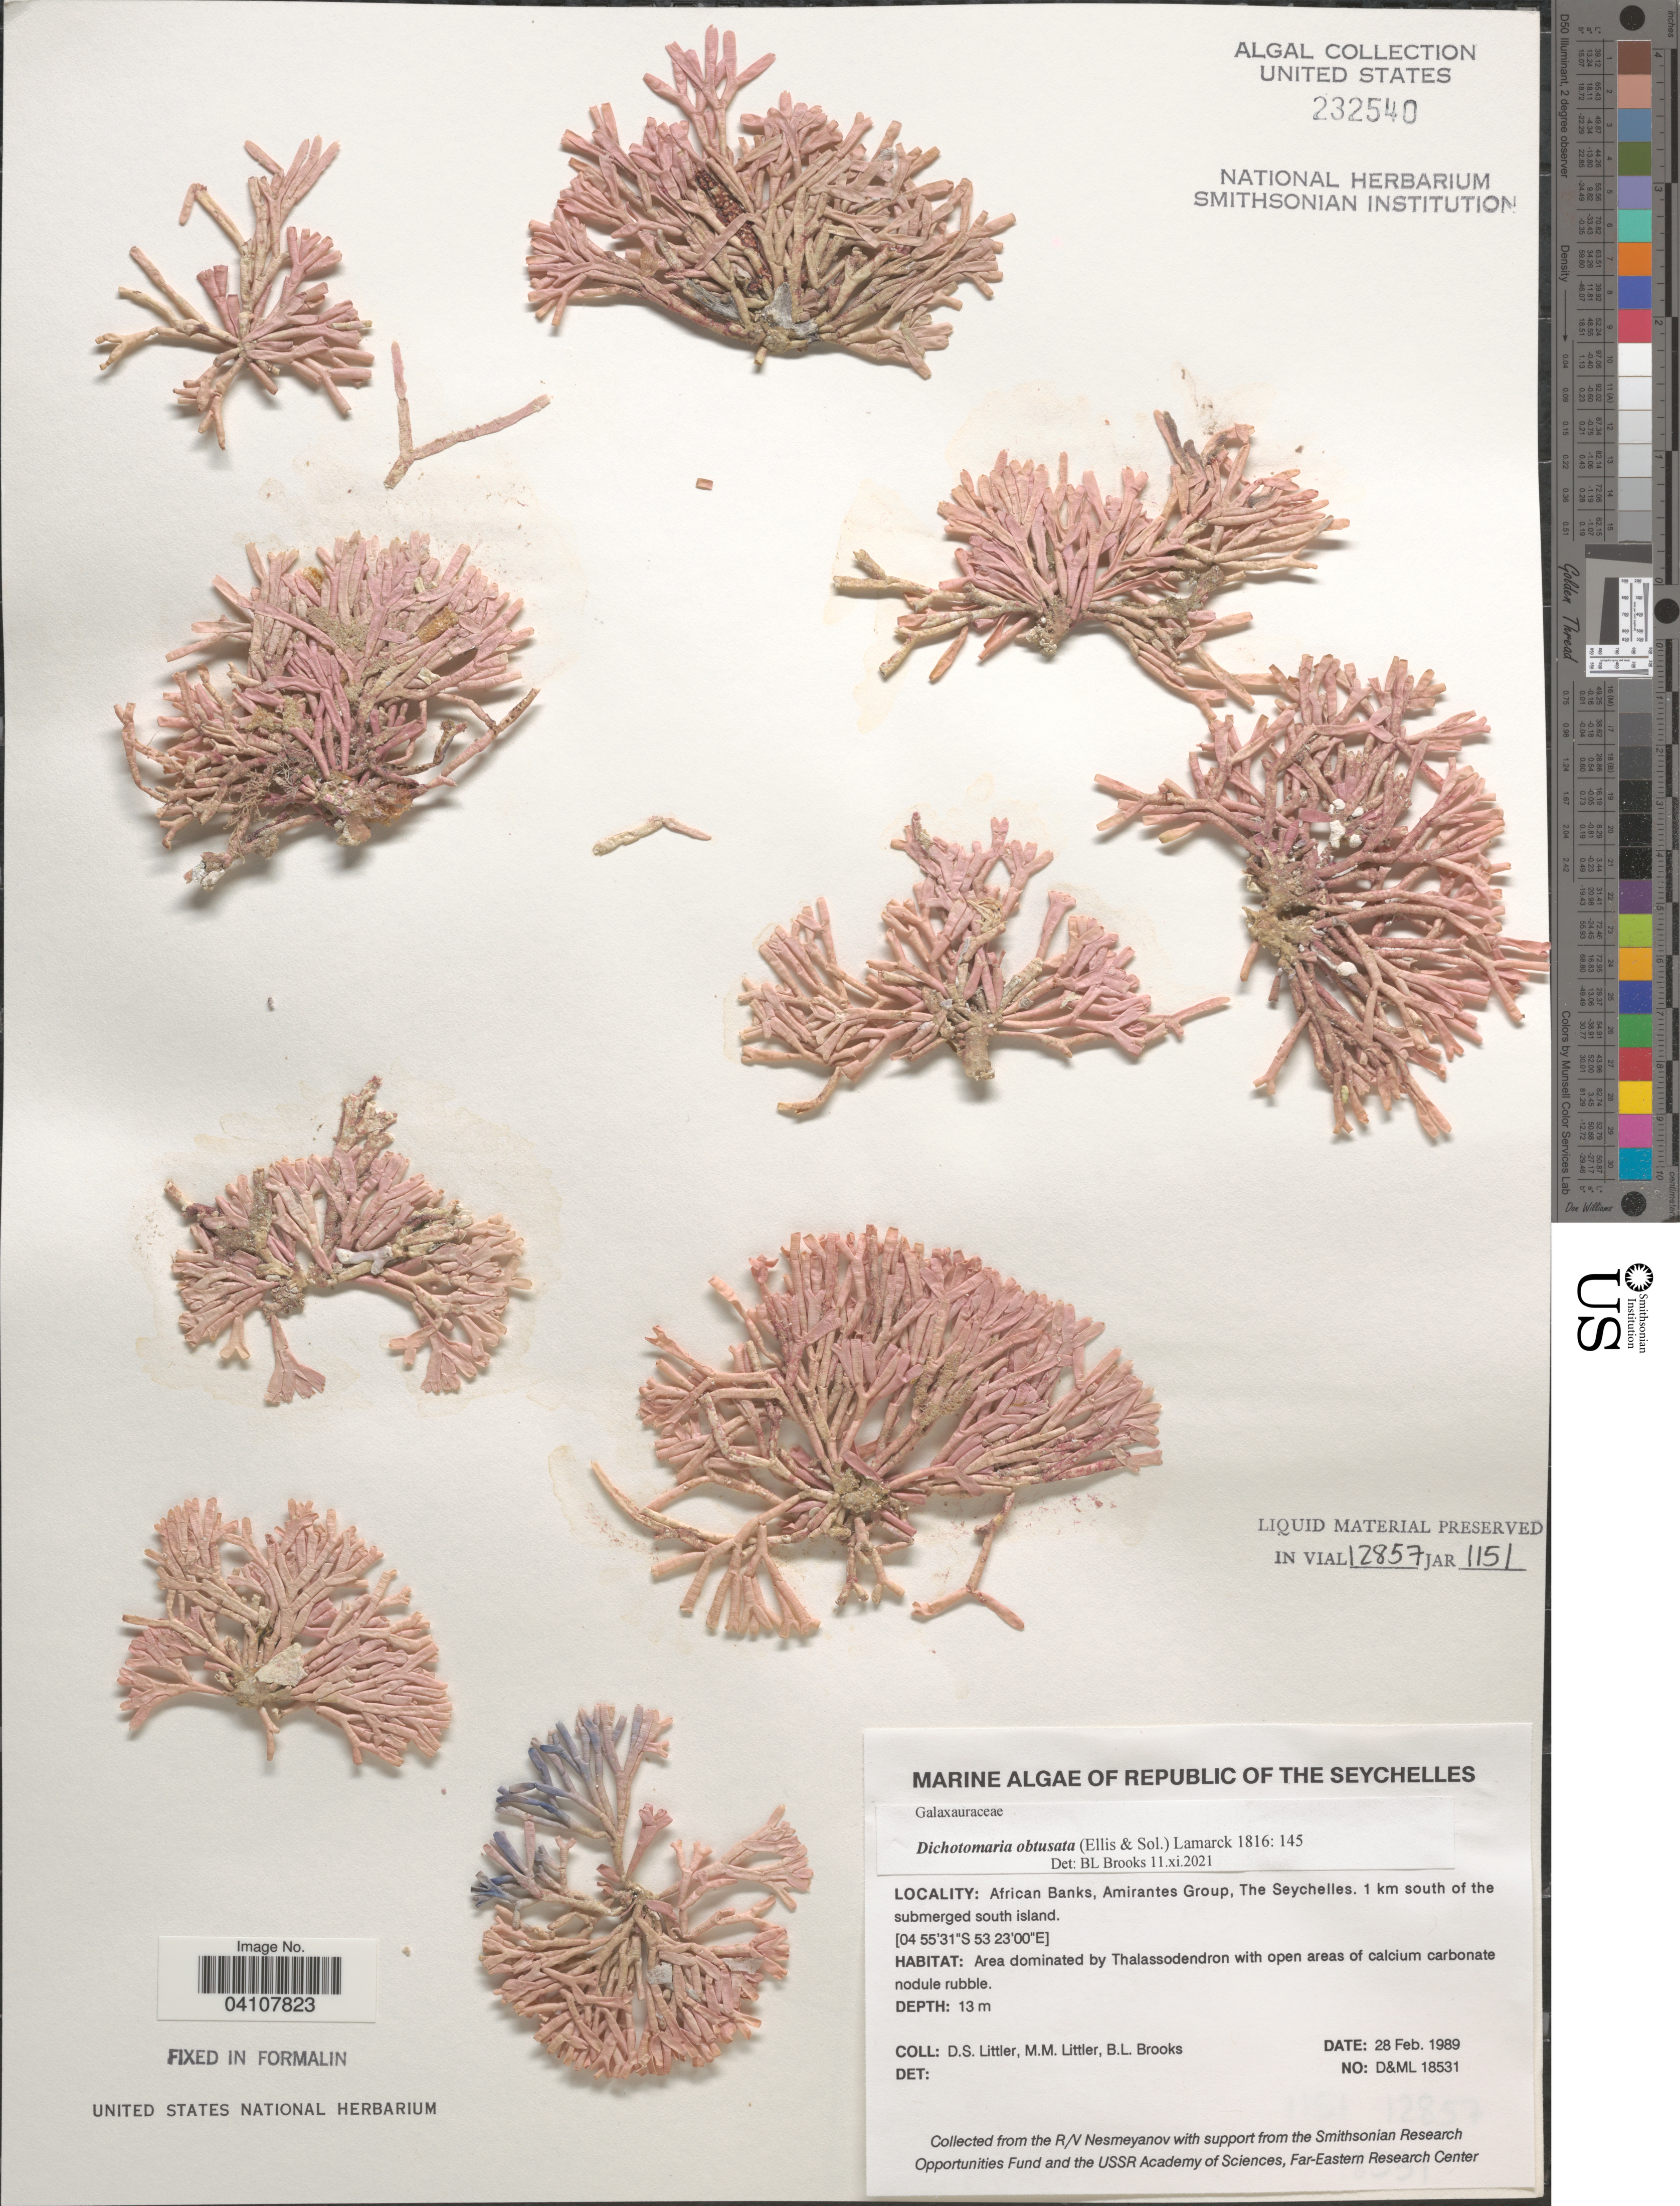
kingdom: Plantae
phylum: Rhodophyta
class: Florideophyceae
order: Nemaliales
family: Galaxauraceae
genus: Dichotomaria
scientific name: Dichotomaria obtusata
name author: (Ellis & Sol.) Lam.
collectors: D. S. Littler & B. Brooks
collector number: D&ML18531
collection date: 1989-02-28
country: Seychelles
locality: Republic of the Seychelles. African Banks, Amirantes Group. 1 km south of the submerged south island.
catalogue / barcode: US 232540